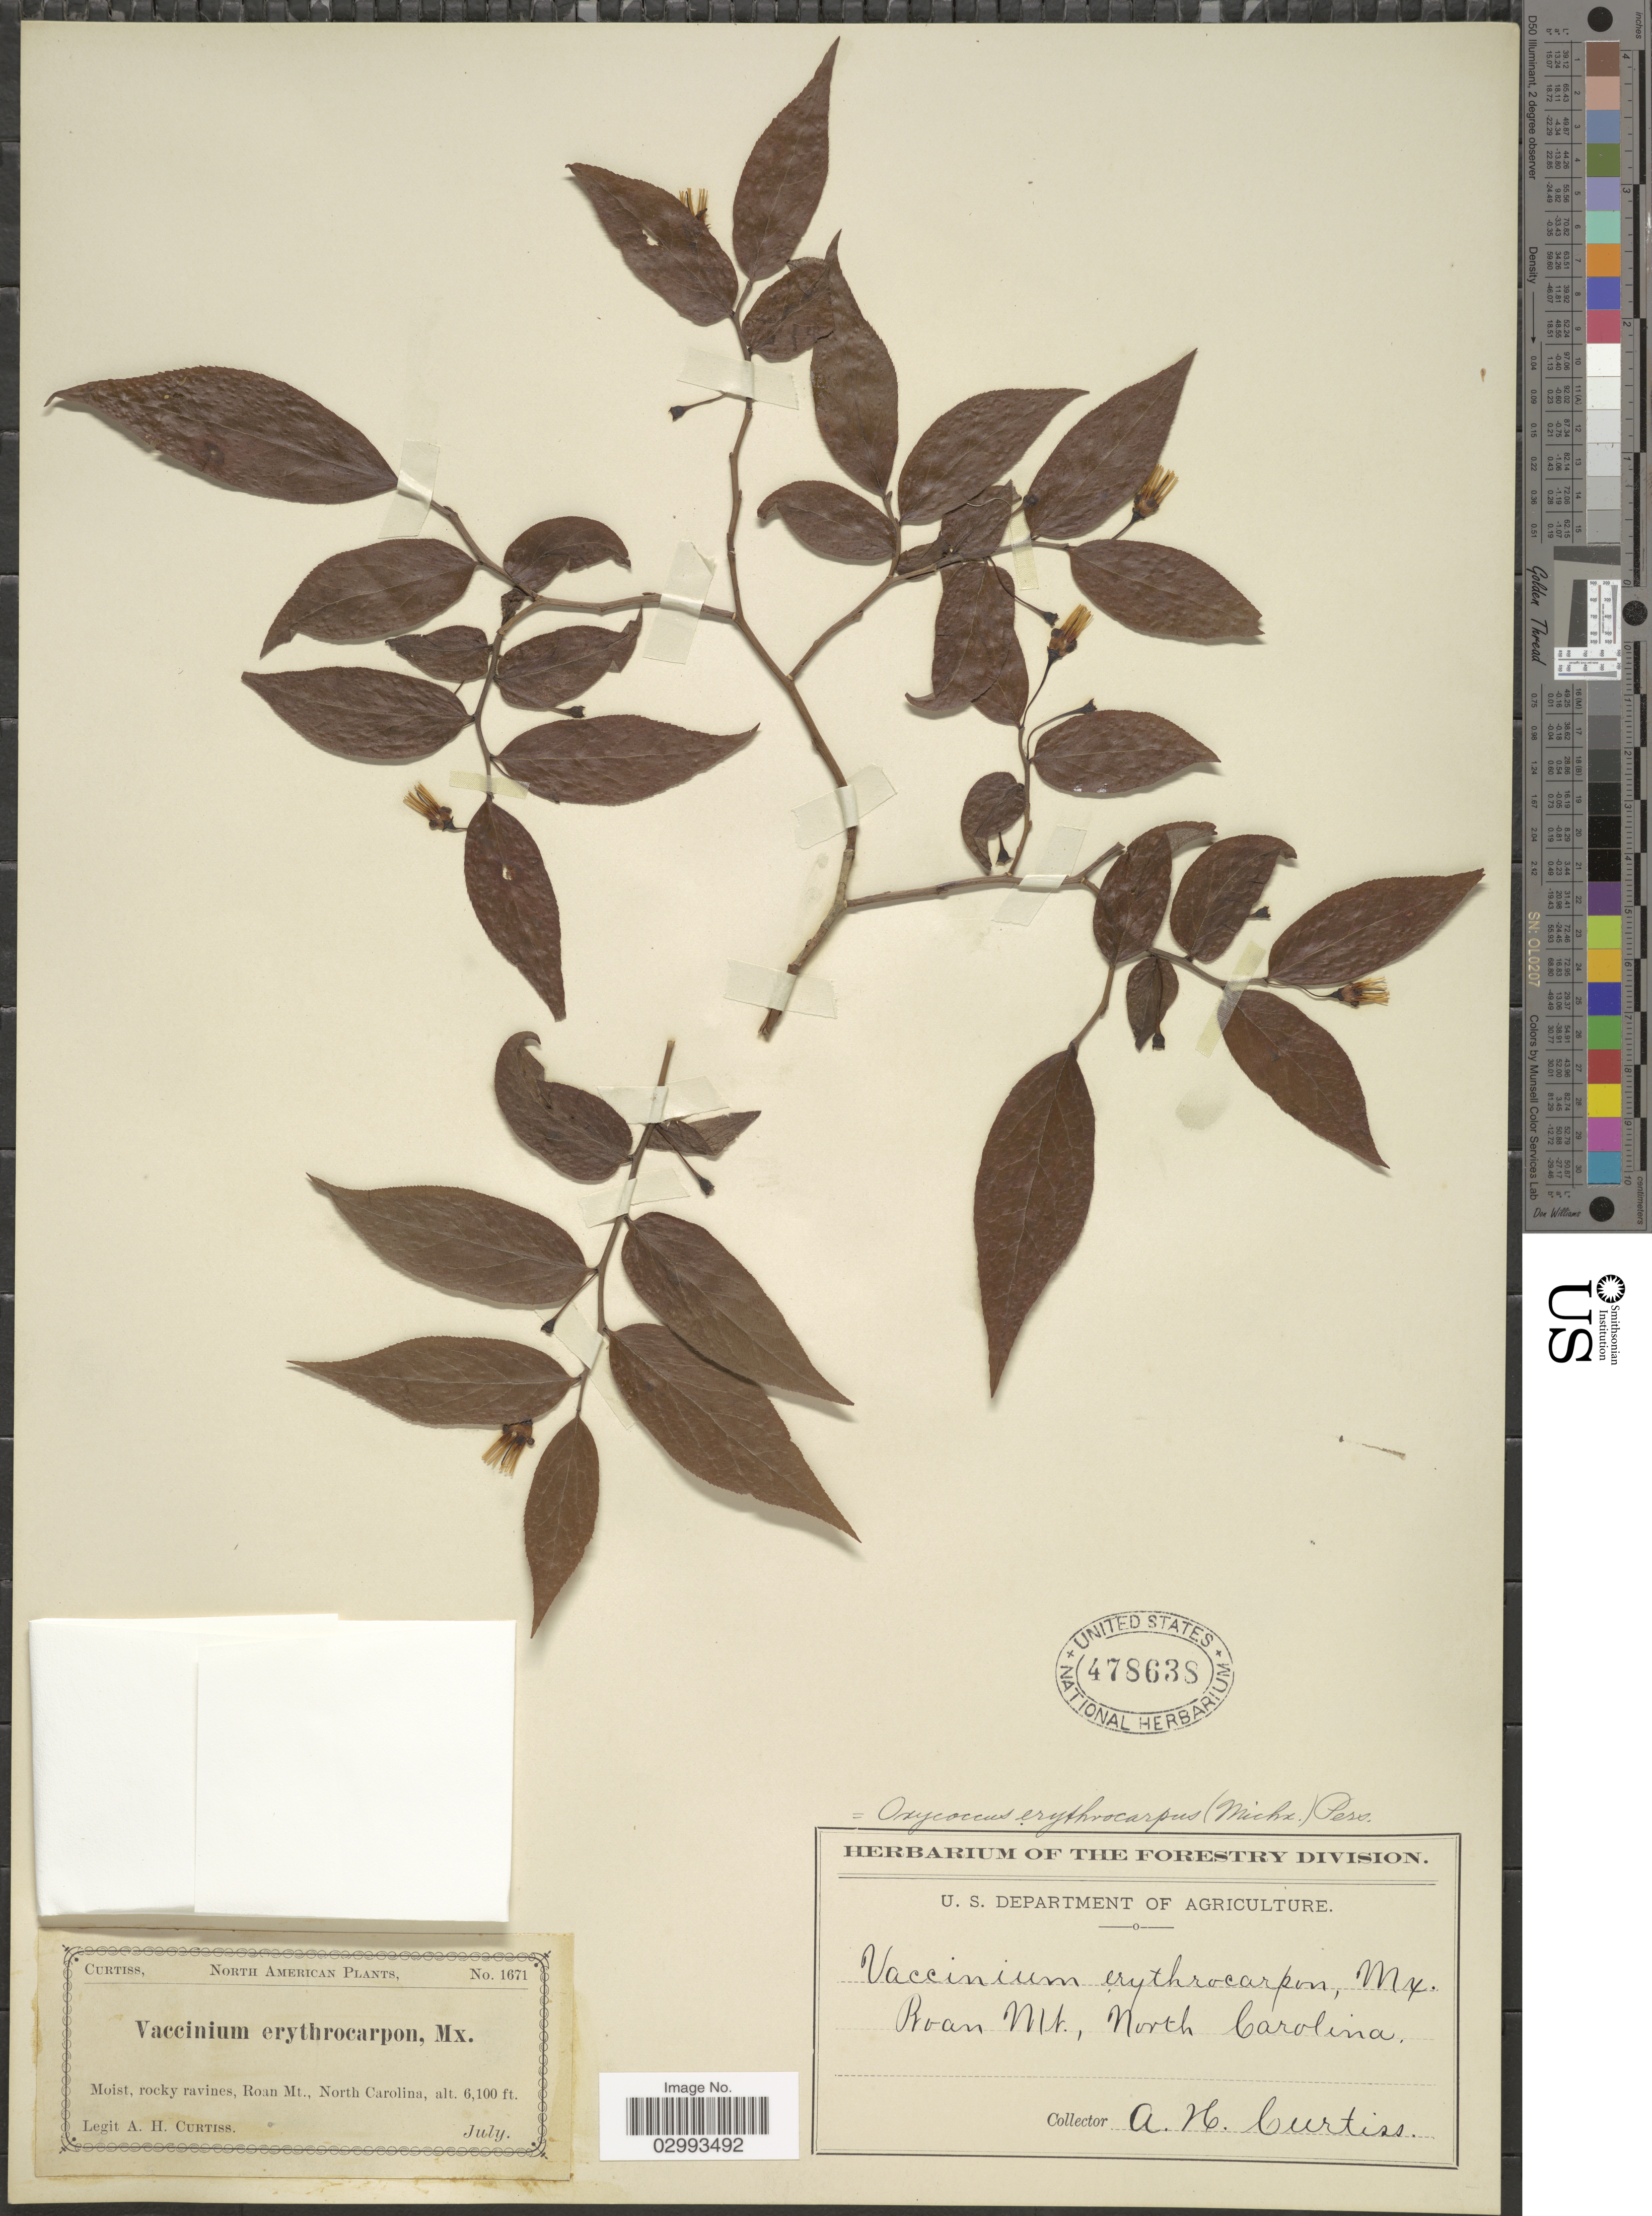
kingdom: Plantae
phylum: Tracheophyta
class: Magnoliopsida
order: Ericales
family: Ericaceae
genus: Hugeria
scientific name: Hugeria erythrocarpa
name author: (Michx.) Small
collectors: A. H. Curtiss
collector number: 1671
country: United States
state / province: North Carolina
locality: Roan Mt.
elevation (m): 1859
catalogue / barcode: US 478638